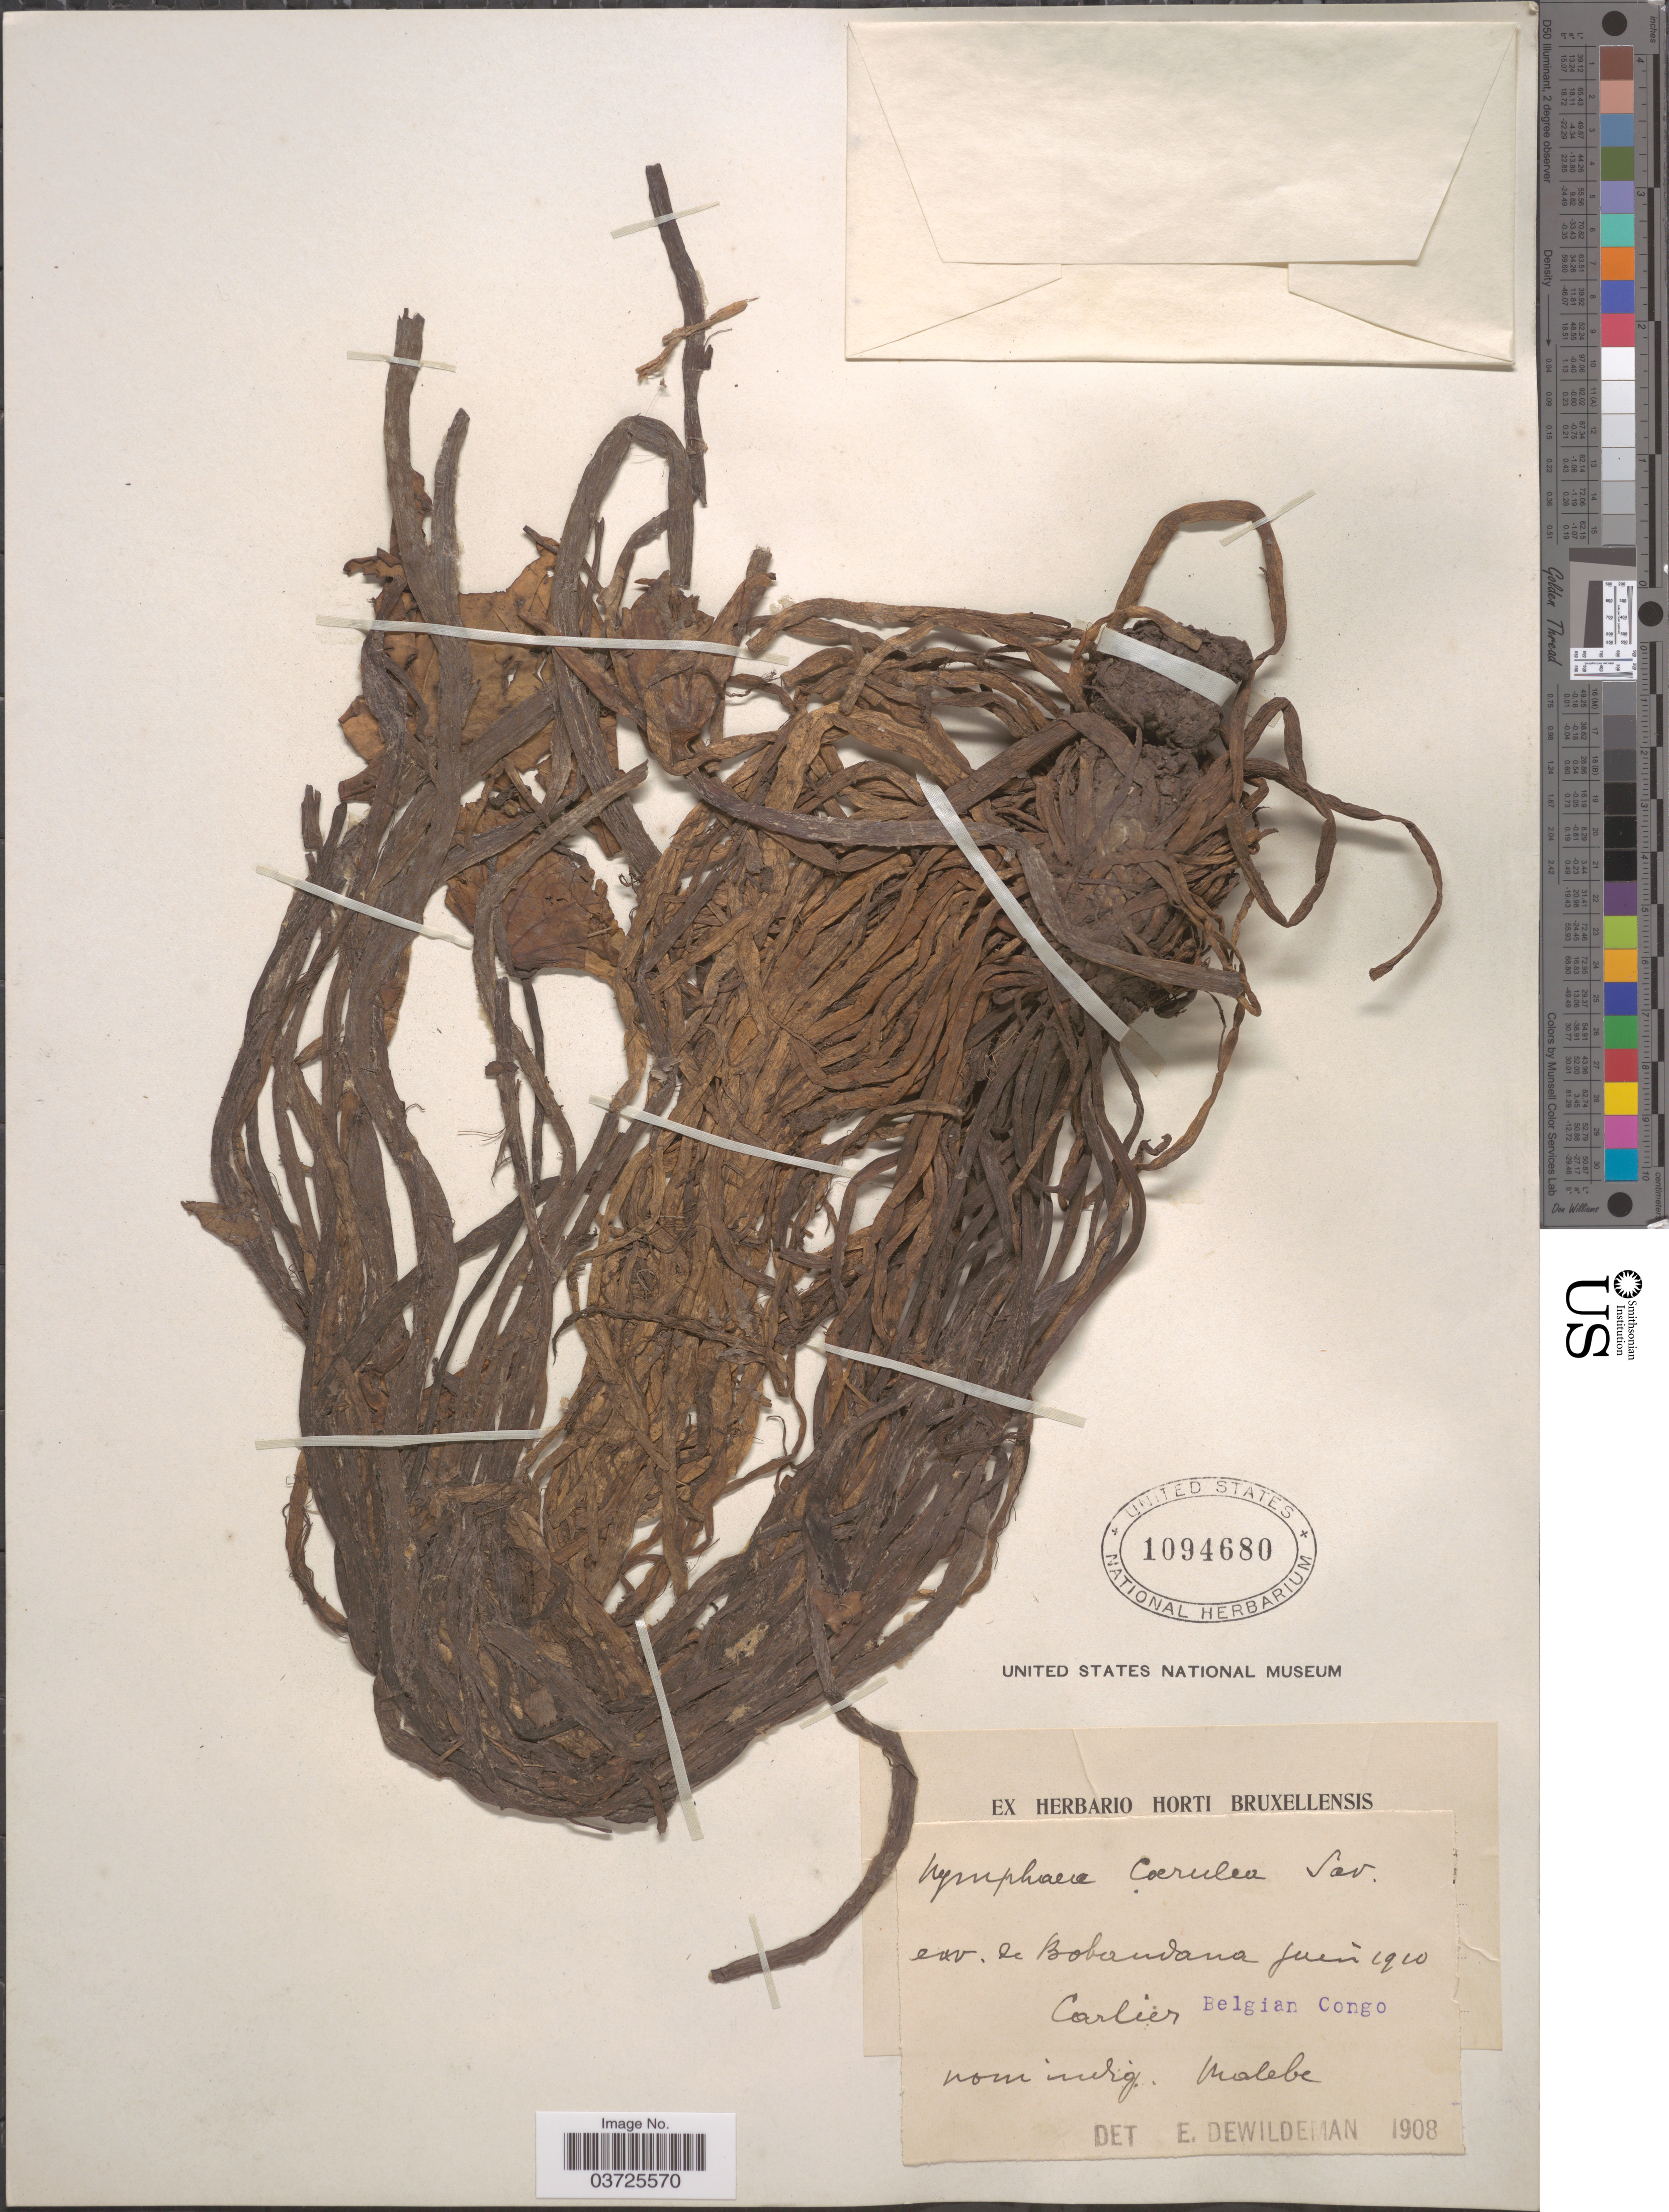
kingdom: Plantae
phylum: Tracheophyta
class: Magnoliopsida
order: Nymphaeales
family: Nymphaeaceae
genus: Nymphaea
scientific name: Nymphaea caerulea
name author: Savigny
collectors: Carlier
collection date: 1910-06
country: Congo, Democratic Republic of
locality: Env. de Bobandana. Belgian Congo.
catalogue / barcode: US 1094680